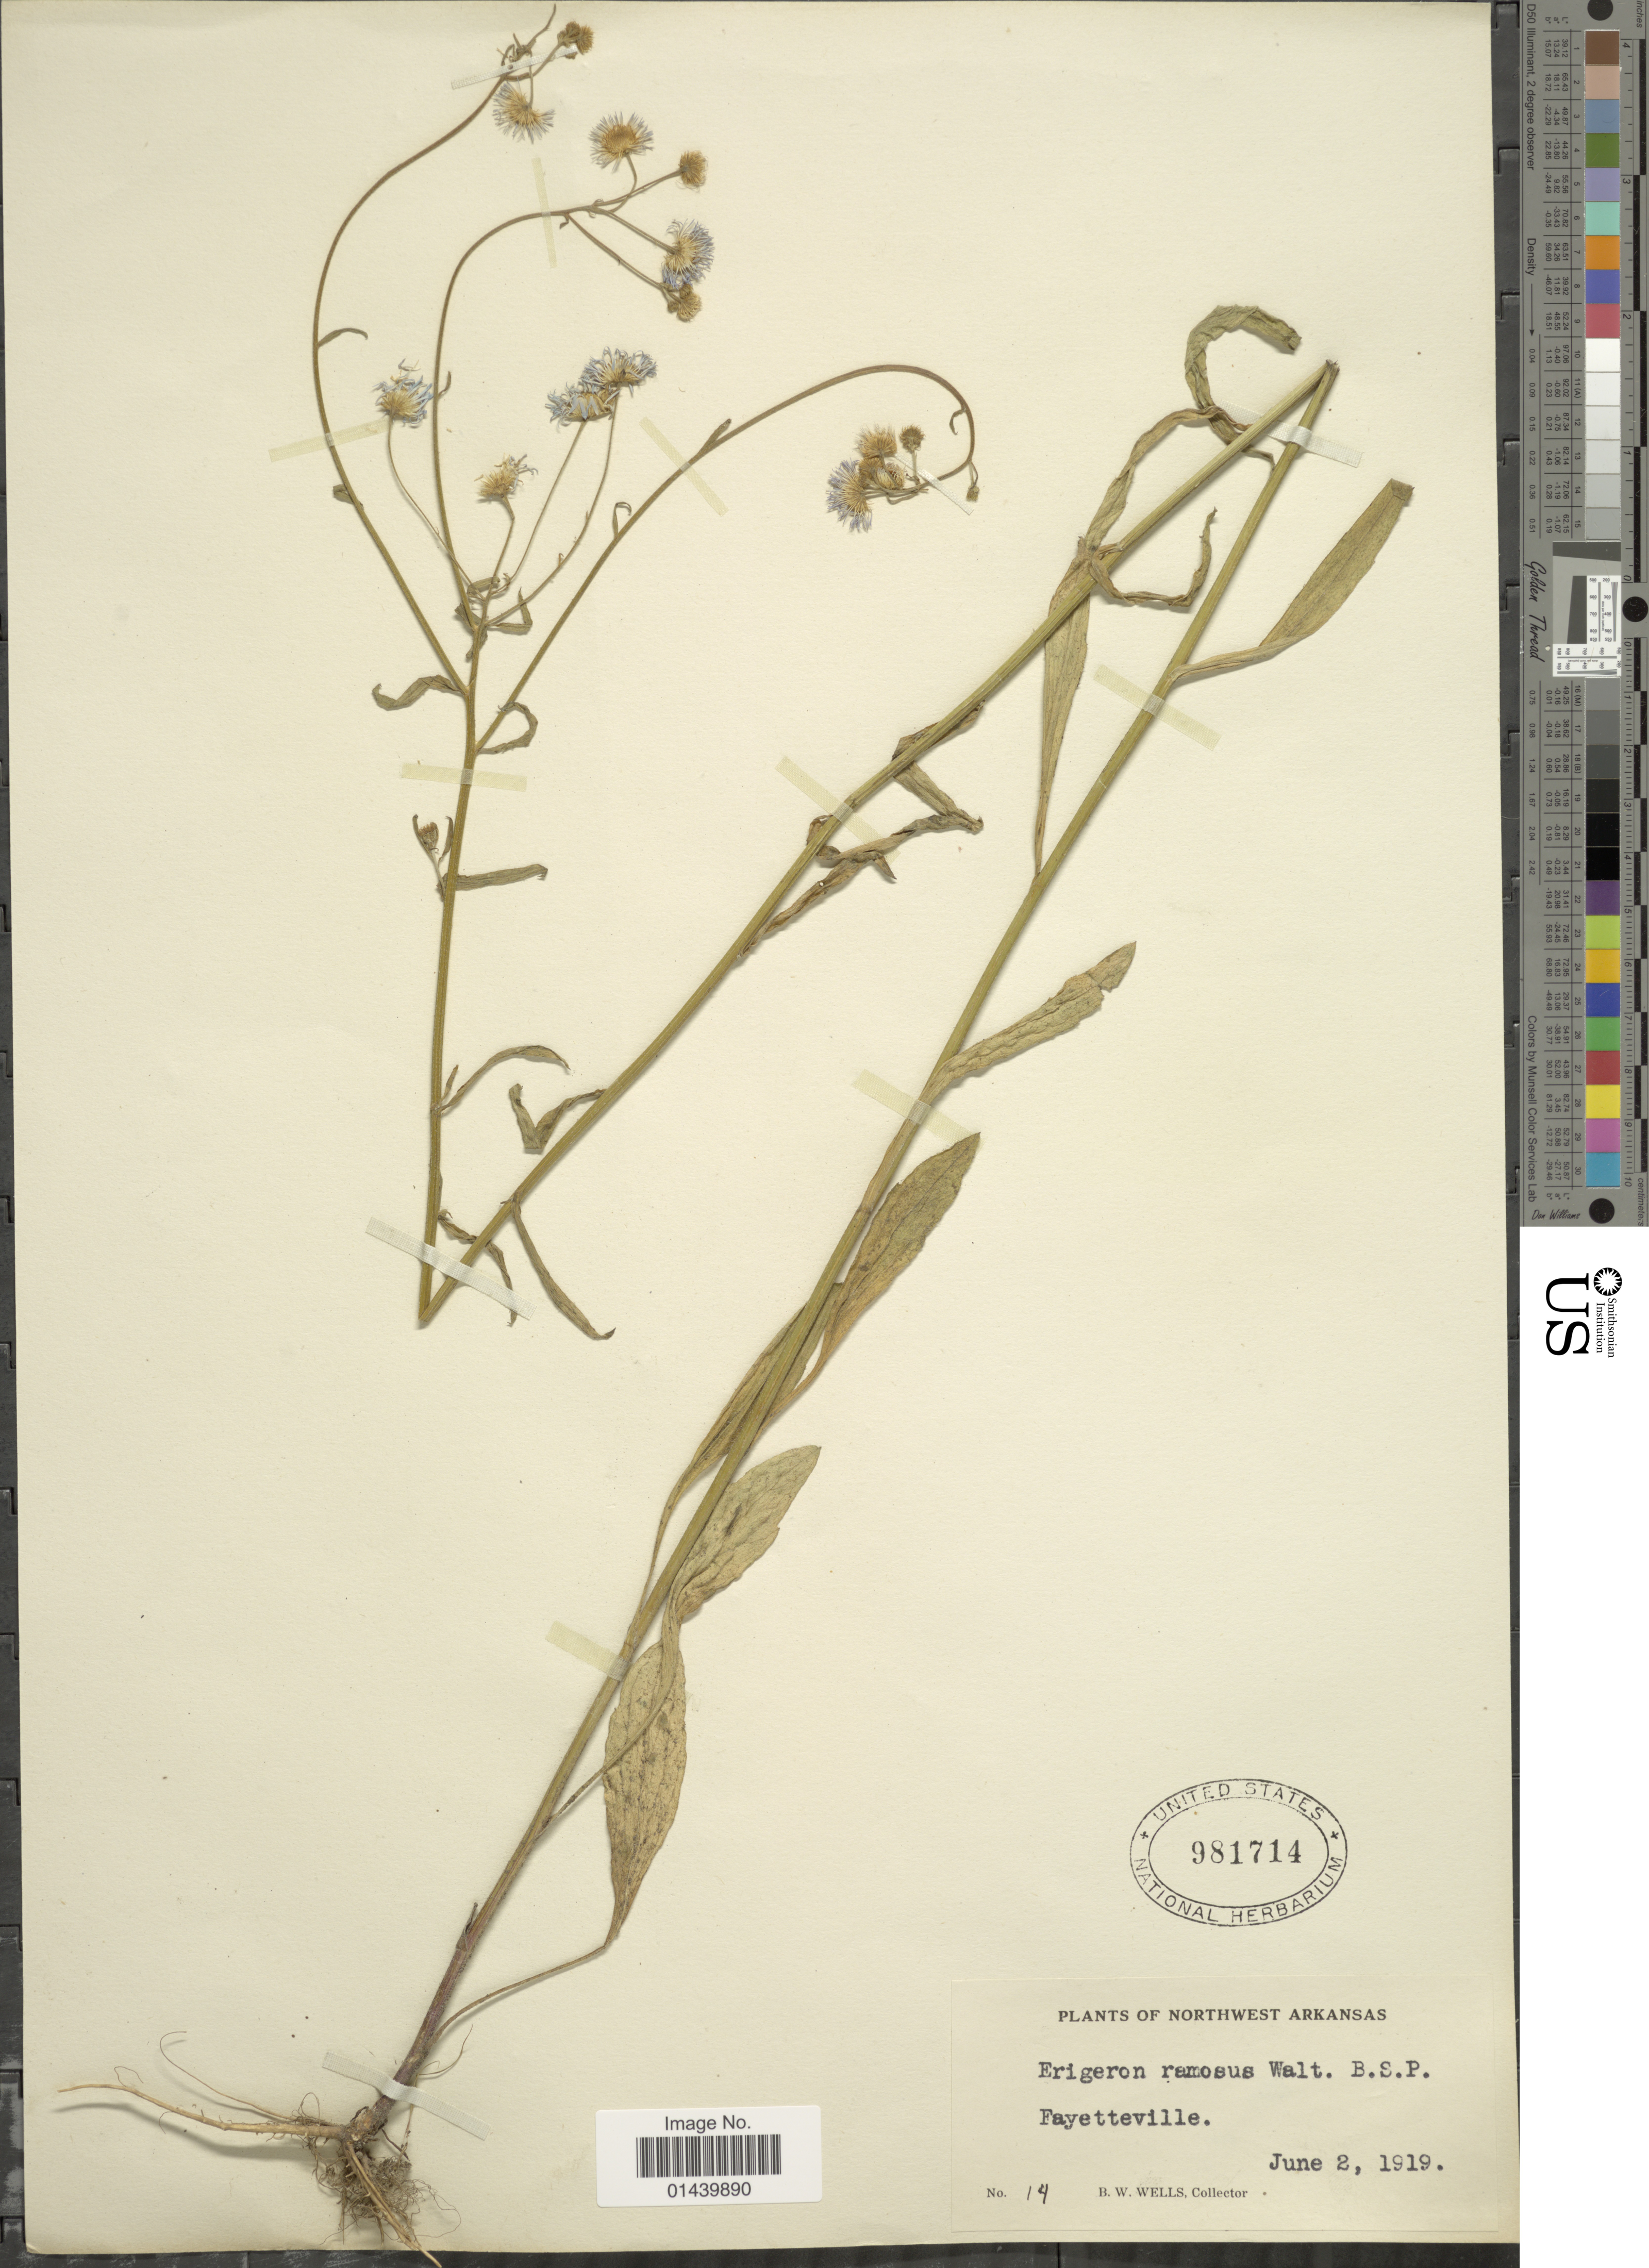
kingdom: Plantae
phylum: Tracheophyta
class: Magnoliopsida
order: Asterales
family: Asteraceae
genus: Erigeron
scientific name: Erigeron strigosus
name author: Muhl. ex Willd.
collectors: B. Wells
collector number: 14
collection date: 1919-06-02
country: United States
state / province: Arkansas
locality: Northwest Arkansas. Fayetteville.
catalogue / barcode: US 981714